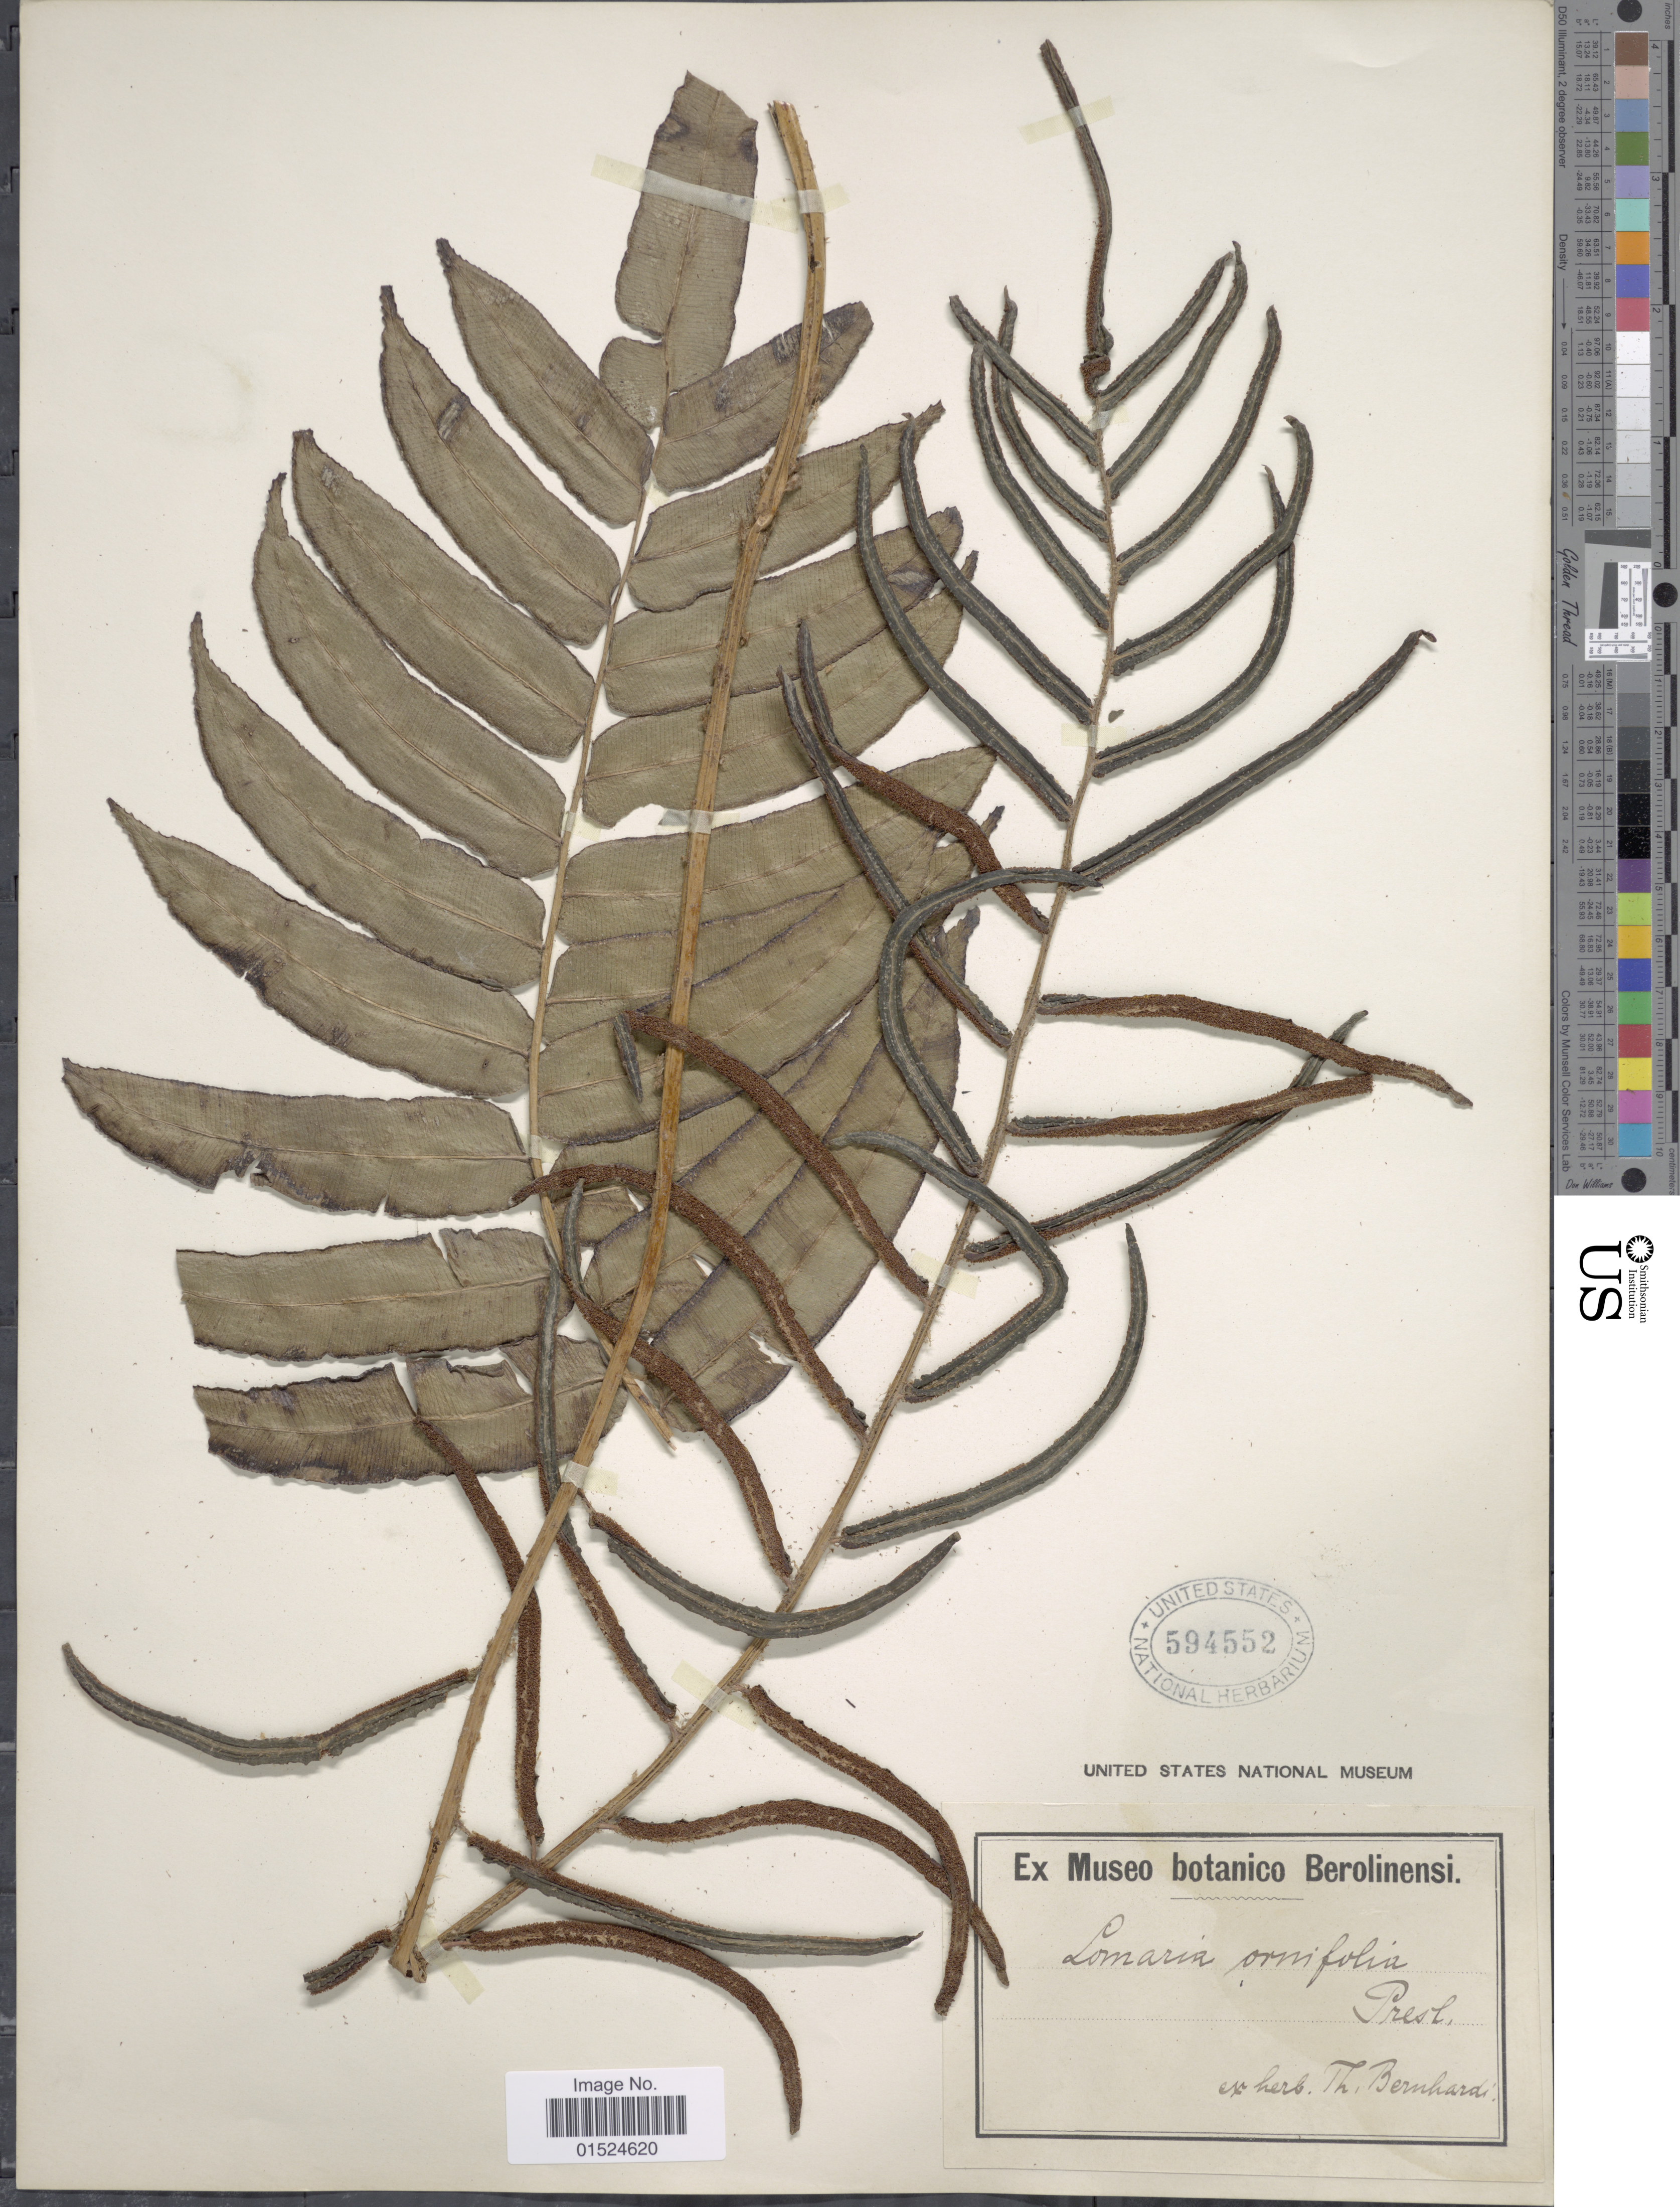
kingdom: Plantae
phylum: Tracheophyta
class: Polypodiopsida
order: Polypodiales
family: Blechnaceae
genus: Blechnum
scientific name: Blechnum sp.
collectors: ex herb. Bernhardi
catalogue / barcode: US 594552